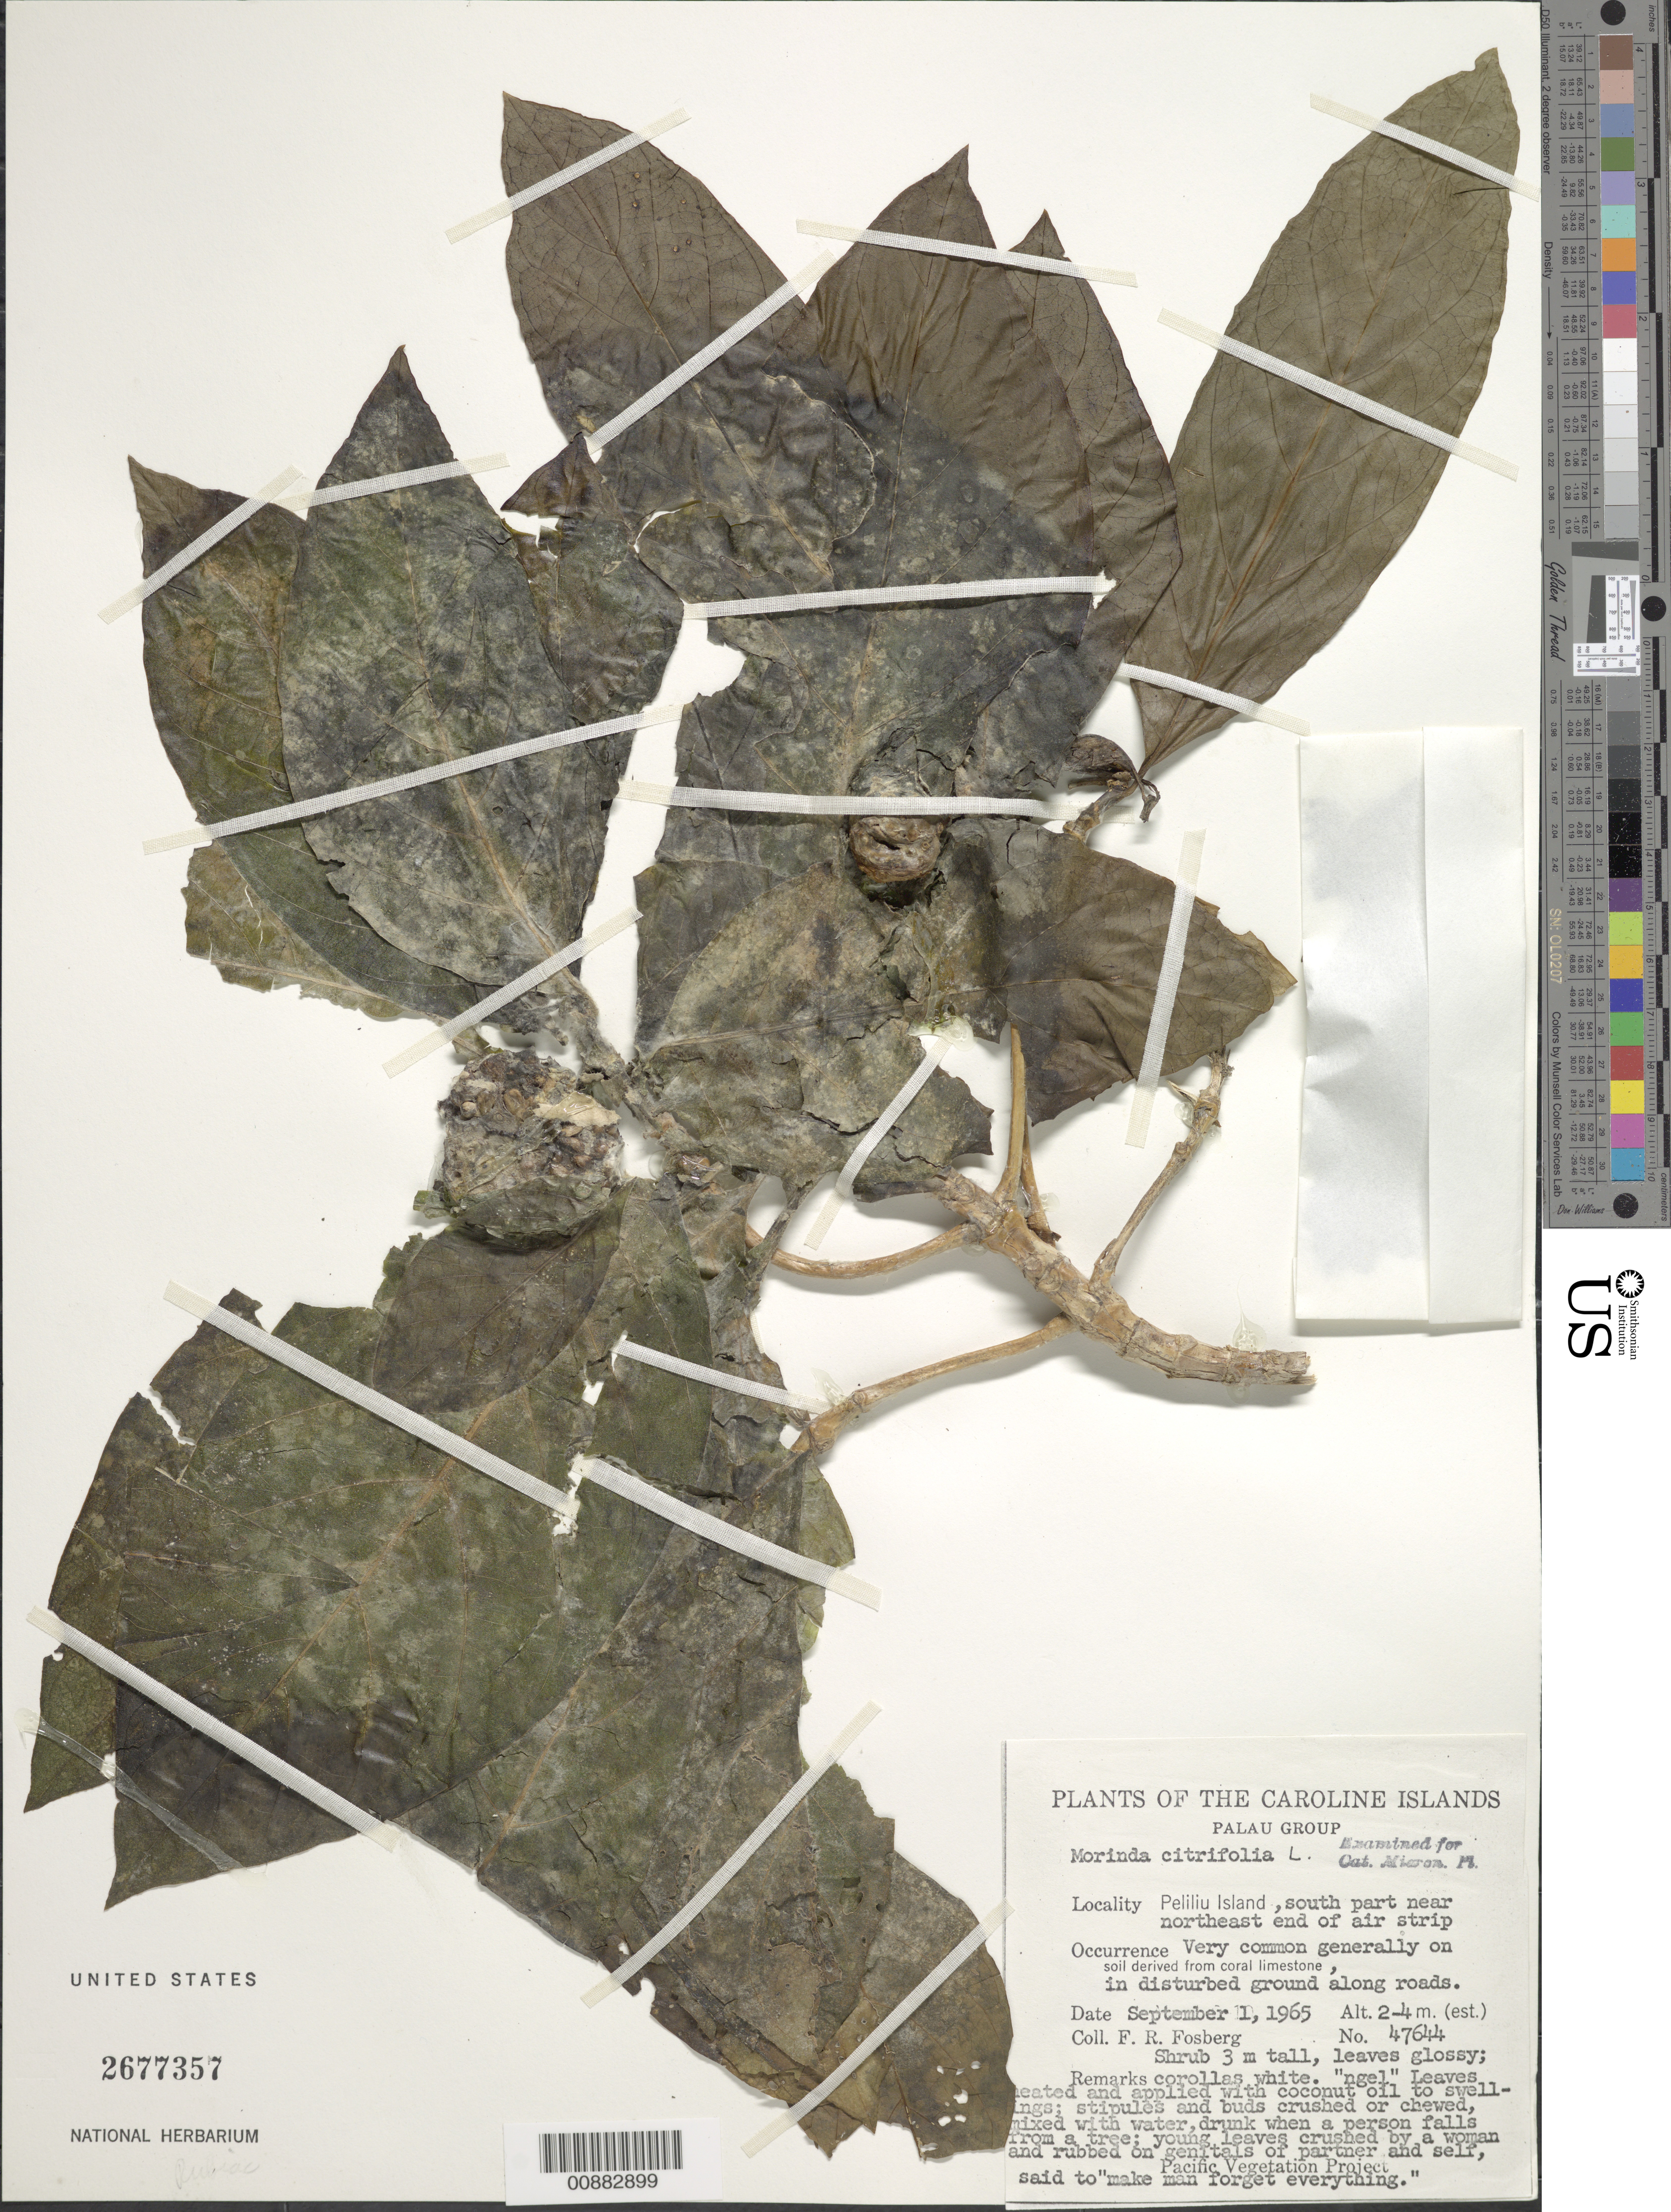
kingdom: Plantae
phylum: Tracheophyta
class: Magnoliopsida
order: Gentianales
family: Rubiaceae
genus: Morinda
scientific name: Morinda citrifolia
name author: L.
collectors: F. R. Fosberg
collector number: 47644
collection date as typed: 01 Sep 1965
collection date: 1965-09-01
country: Palau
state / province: Peleliu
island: Beliliou [Peleliu]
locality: S part of island near NE end of airstrip.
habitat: Very common generally on soil derived from coral limestone, in disturbed ground along roads.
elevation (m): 2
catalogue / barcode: US 2677357